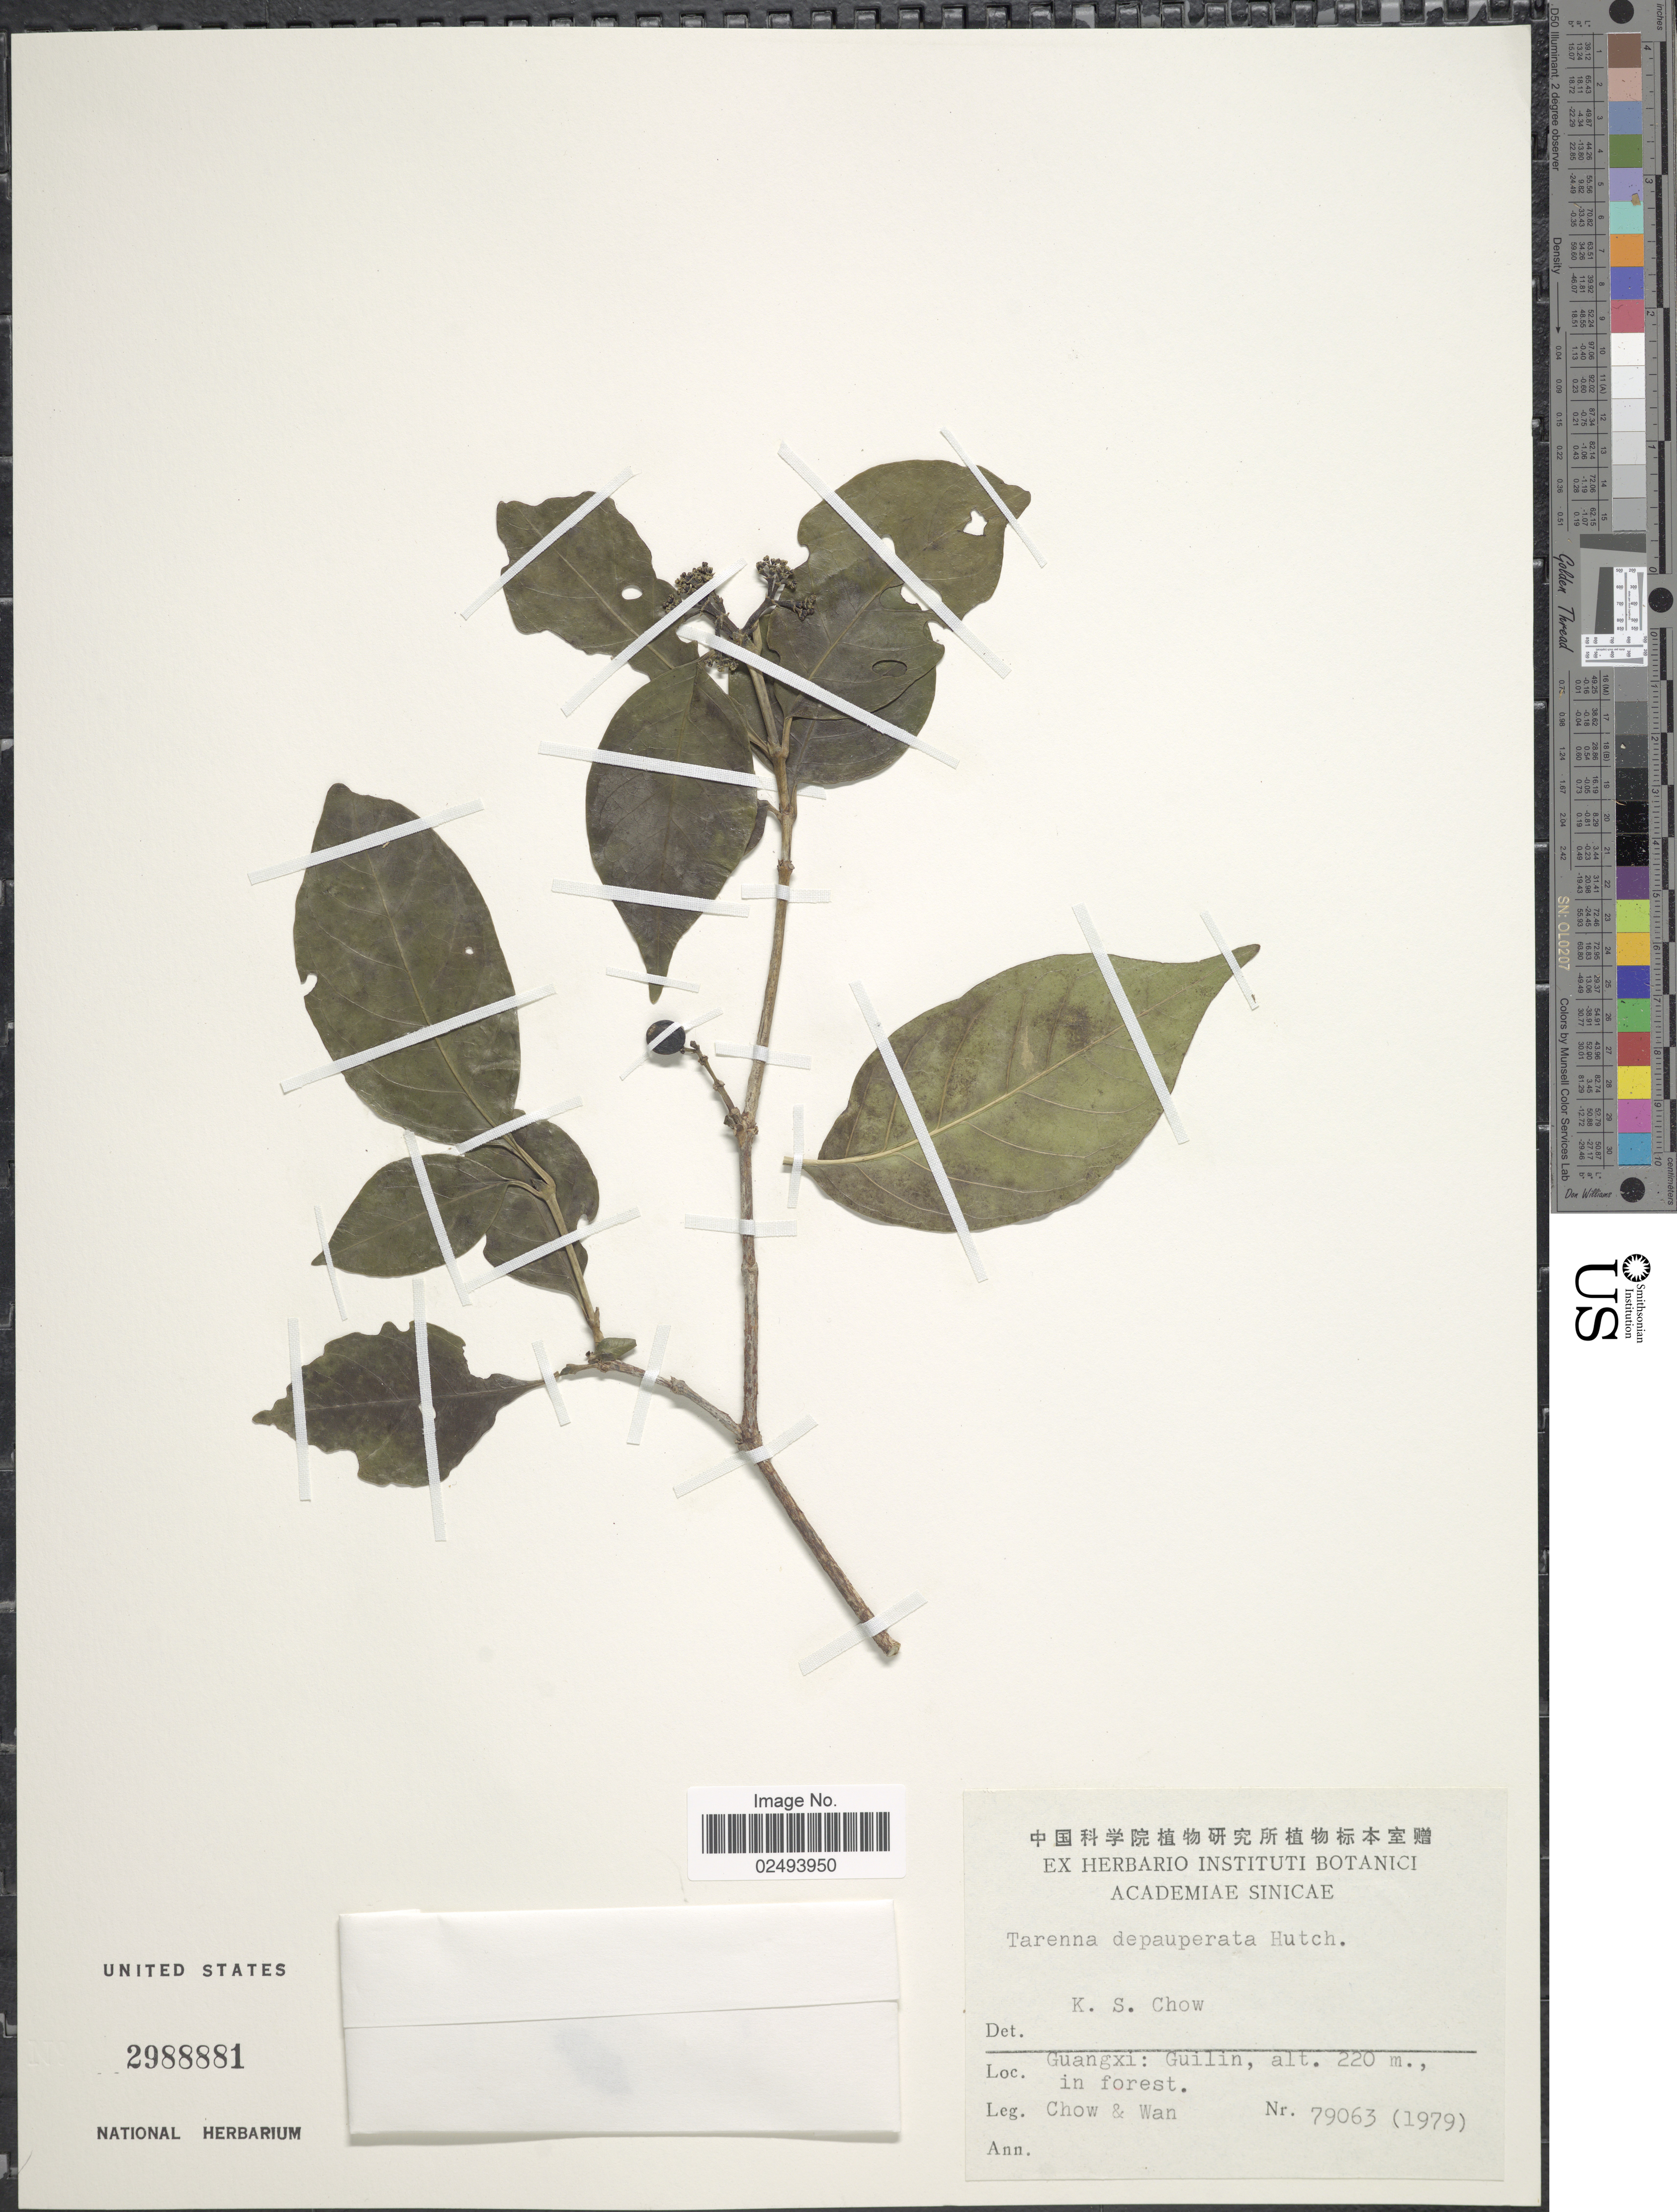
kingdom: Plantae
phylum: Tracheophyta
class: Magnoliopsida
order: Gentianales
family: Rubiaceae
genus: Tarenna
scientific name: Tarenna depauperata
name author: Hutch.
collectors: Chow, -- & -. Wan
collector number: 79063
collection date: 1979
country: China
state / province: Guangxi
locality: Guangxi: Guilin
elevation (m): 220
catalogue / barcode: US 2988881